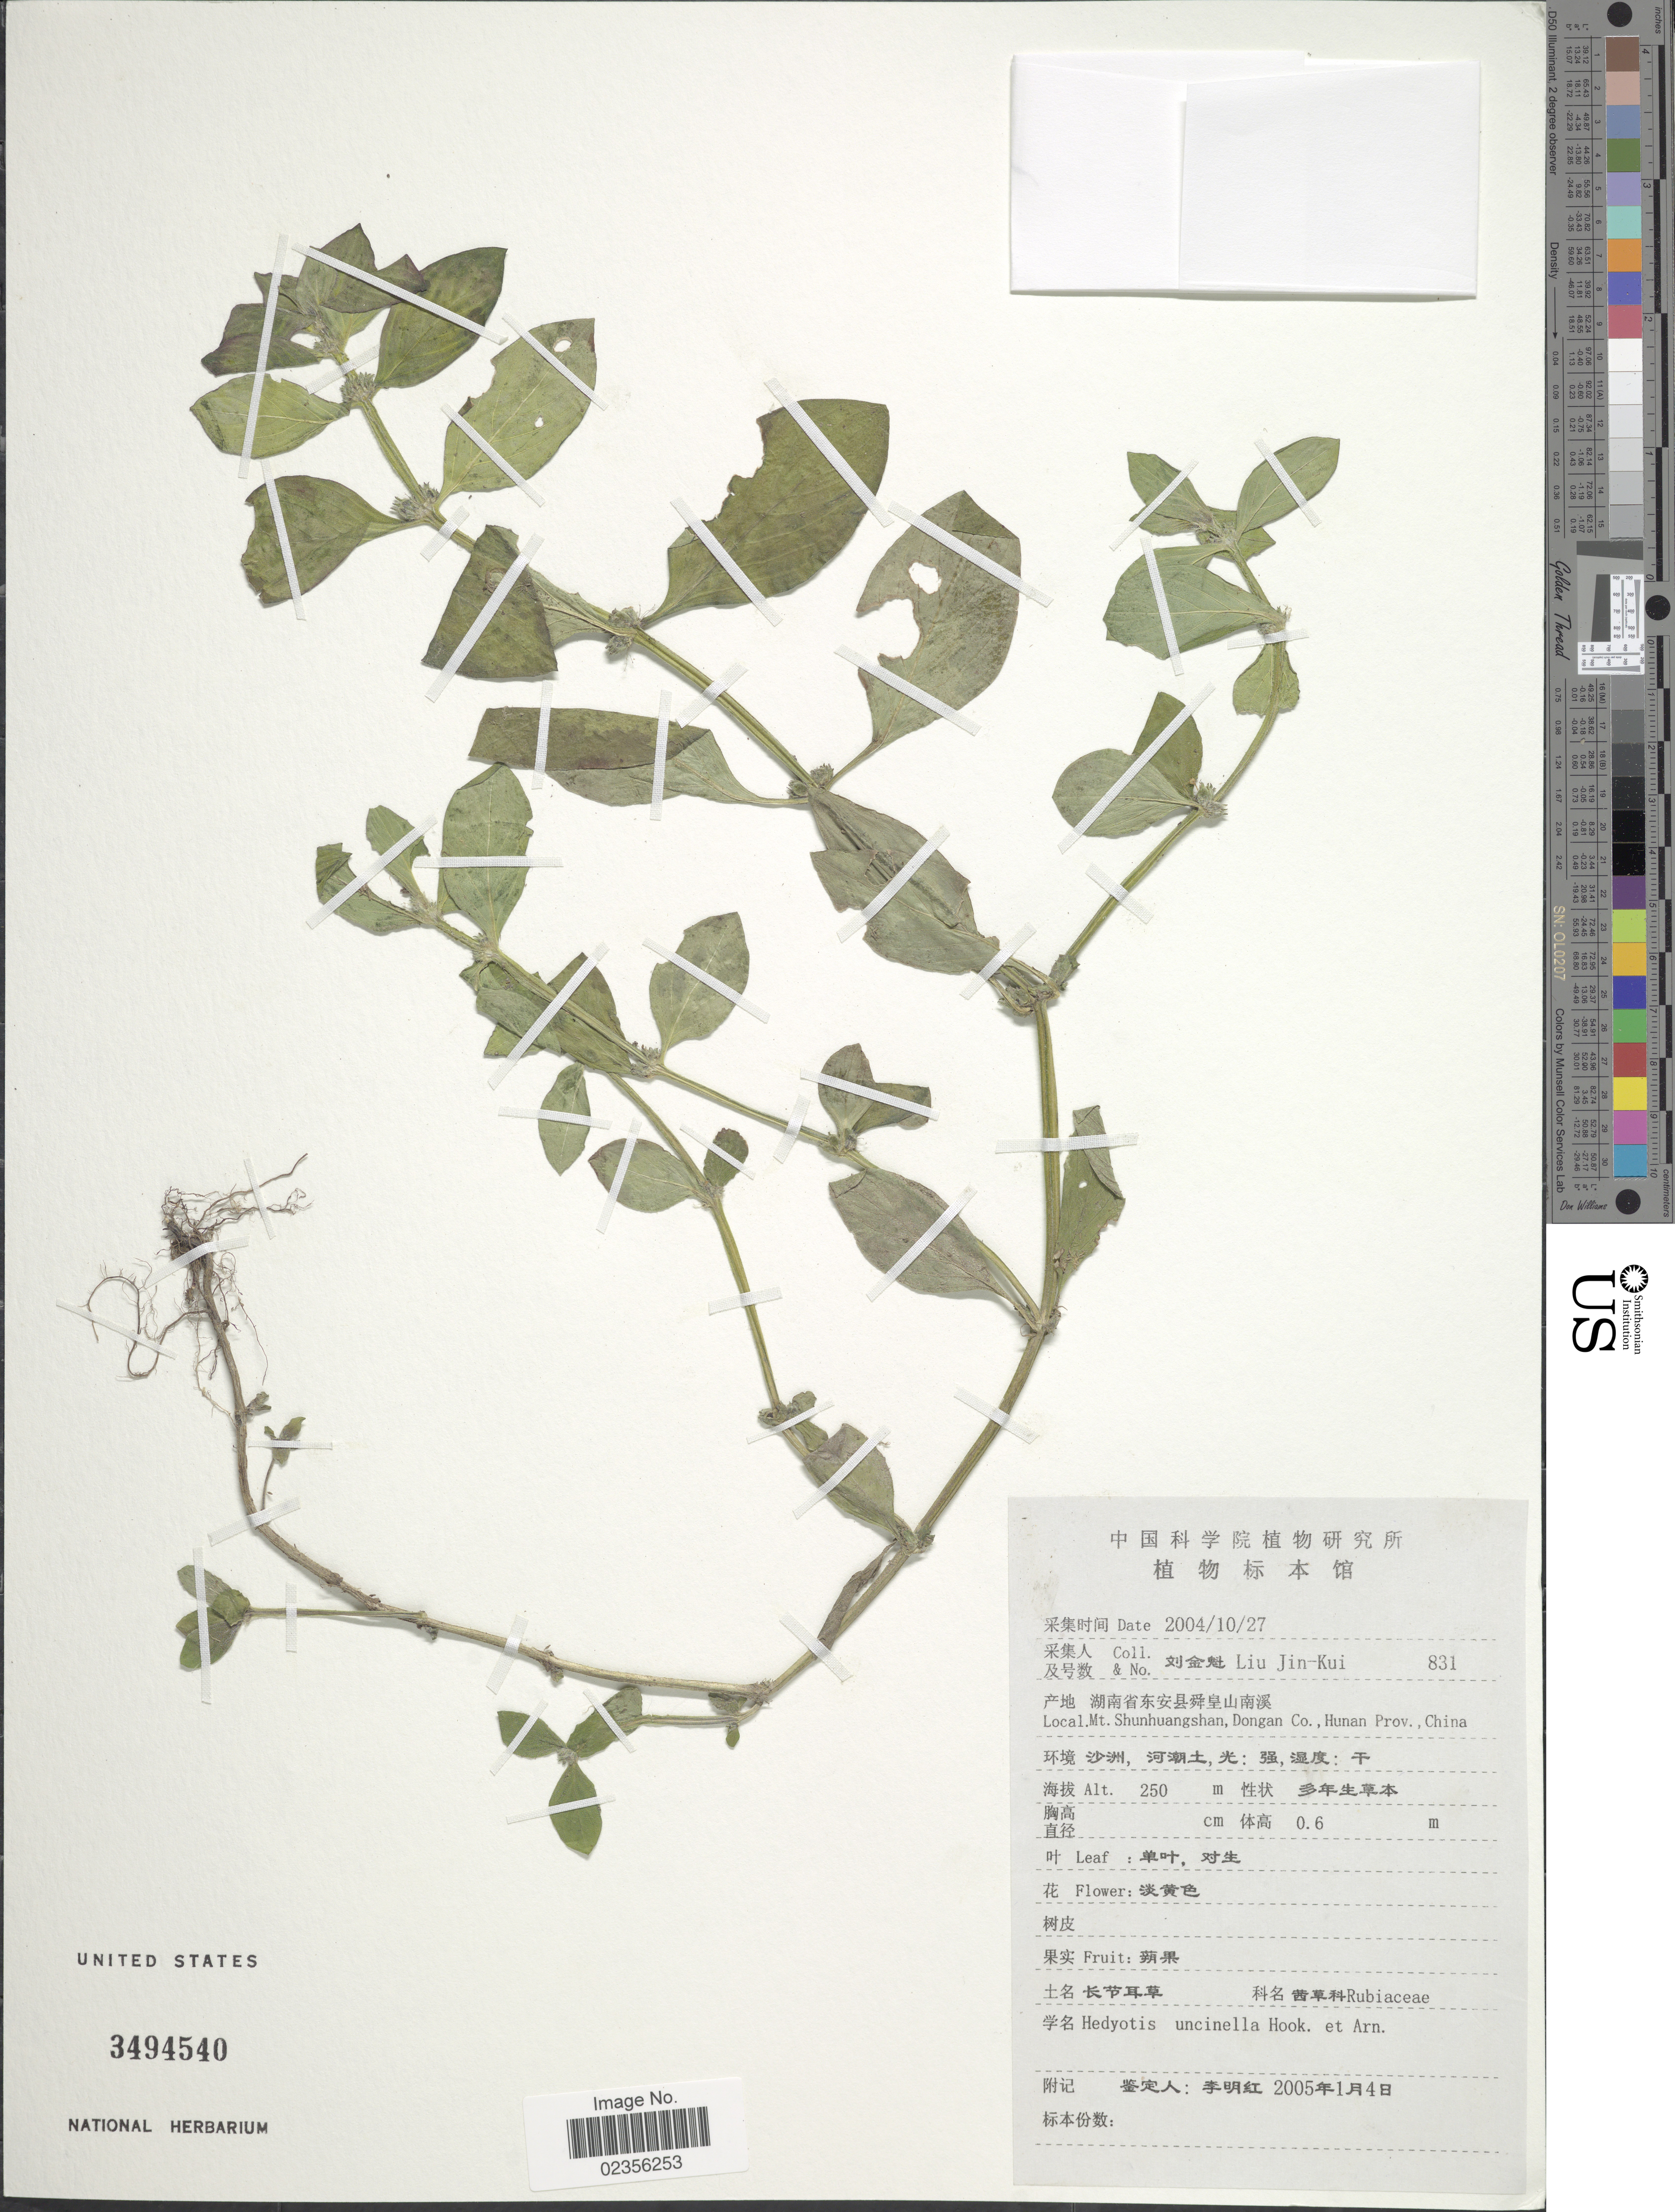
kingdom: Plantae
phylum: Tracheophyta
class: Magnoliopsida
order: Gentianales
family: Rubiaceae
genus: Hedyotis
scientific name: Hedyotis uncinella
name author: Hook. & Arn.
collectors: Liu Jin-Kui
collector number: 831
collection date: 2004-10-27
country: China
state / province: Hunan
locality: Mt. Shunhuangshan, Dongan Co., Hunan Prov., China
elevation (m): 250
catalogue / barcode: US 3494540